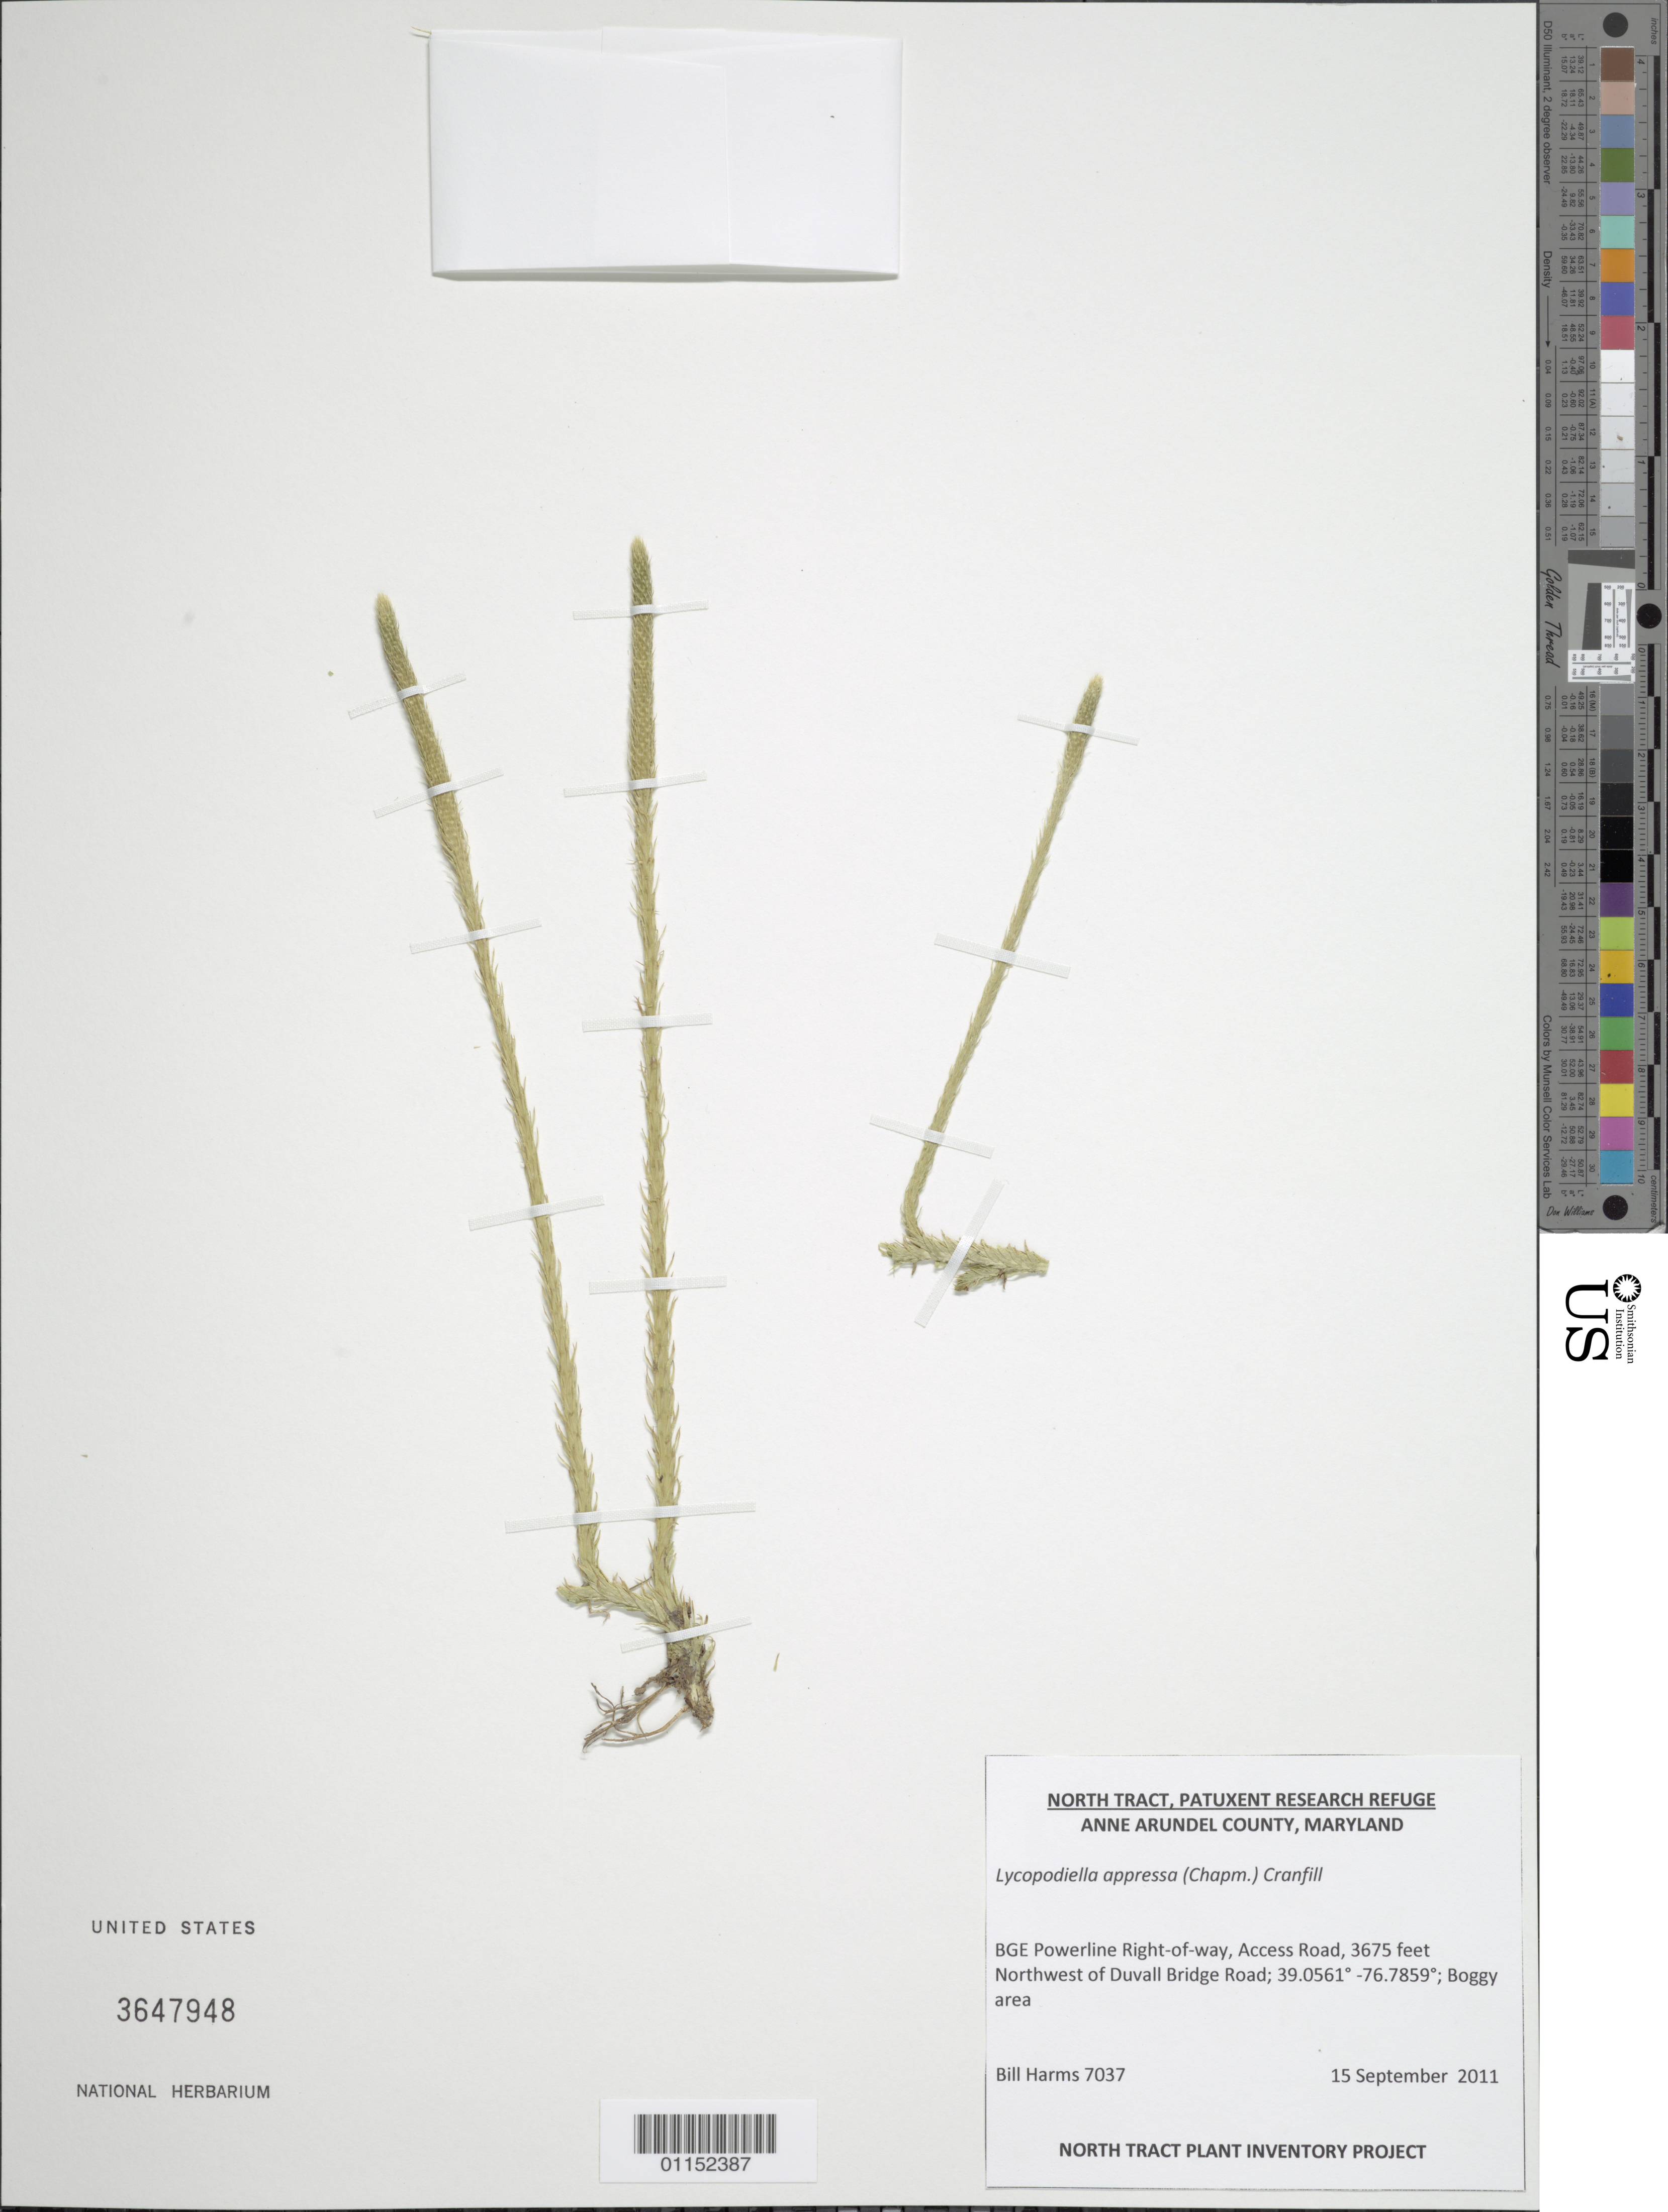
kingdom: Plantae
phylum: Tracheophyta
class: Lycopodiopsida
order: Lycopodiales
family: Lycopodiaceae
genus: Lycopodiella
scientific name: Lycopodiella appressa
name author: (Chapm.) Cranfill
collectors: B. Harms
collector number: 7037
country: United States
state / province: Maryland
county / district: Anne Arundel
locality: North Tract, Patuxent Research Refuge, BGE Powerline Right--of-way, Access Road, NW of Duvll Bridge Road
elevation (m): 1120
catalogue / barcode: US 3647948